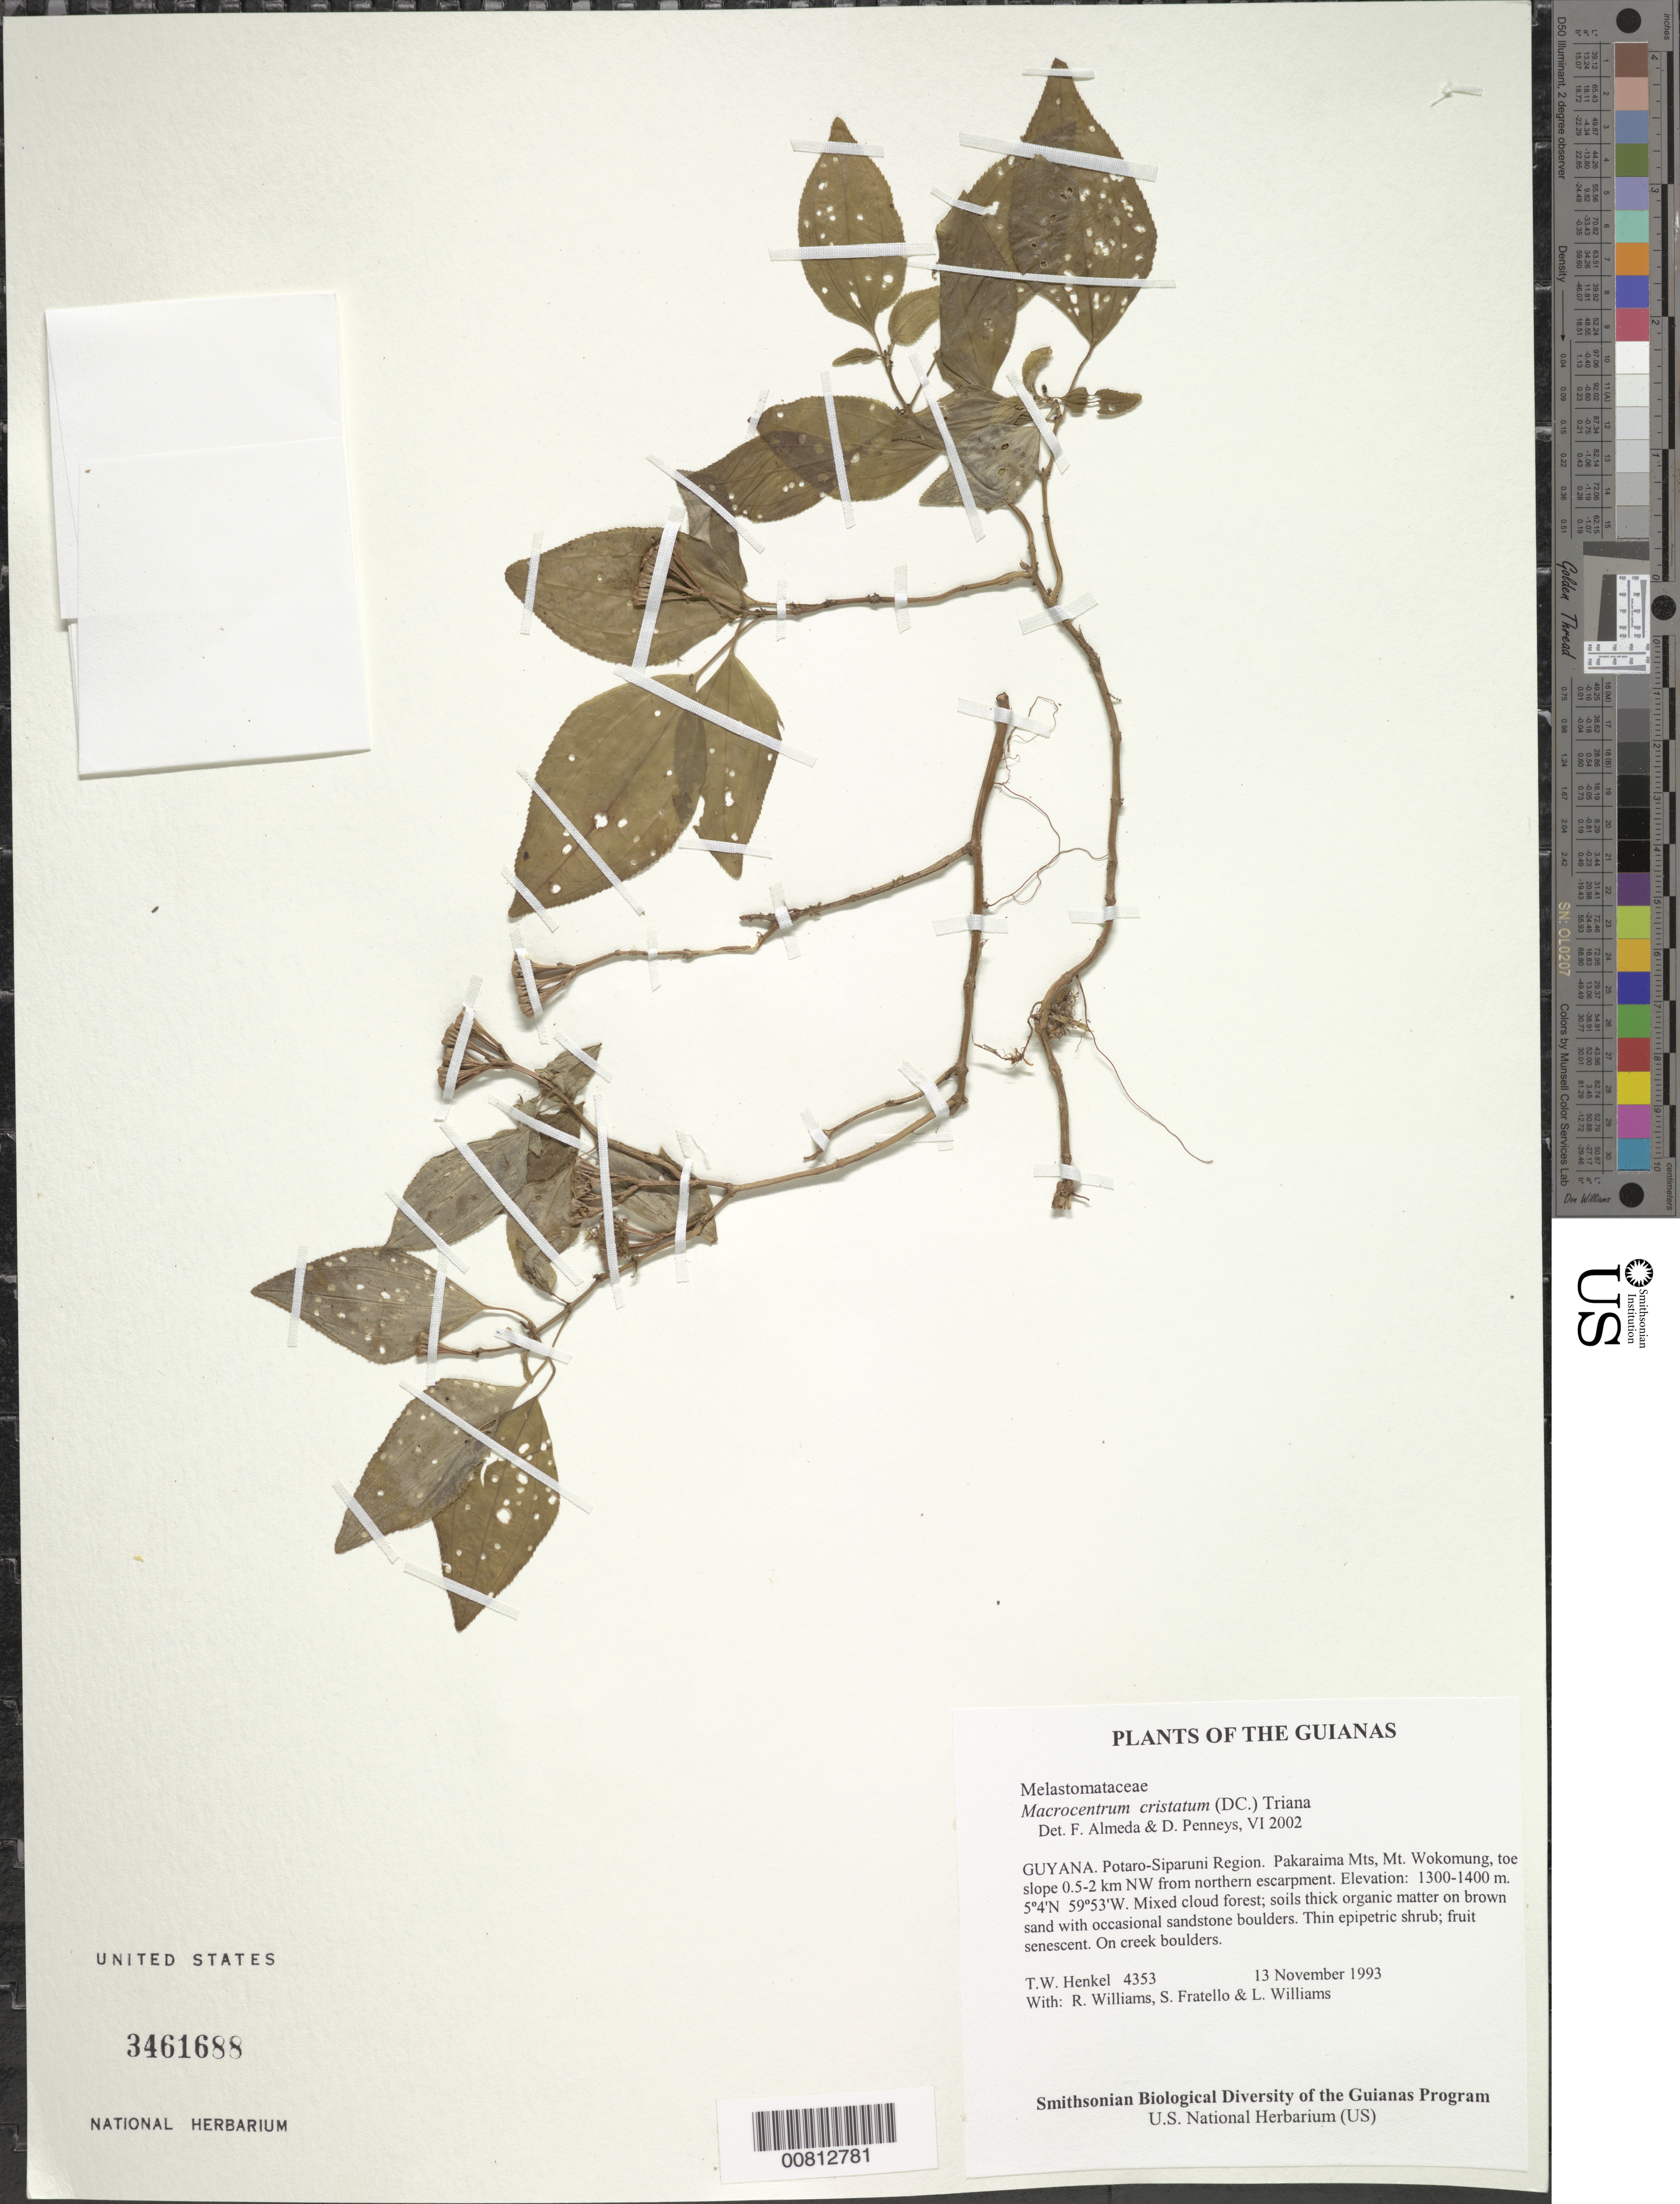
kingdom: Plantae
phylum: Tracheophyta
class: Magnoliopsida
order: Myrtales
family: Melastomataceae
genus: Macrocentrum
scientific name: Macrocentrum cristatum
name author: (DC.) Triana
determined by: Almeda, F.; Penneys, D. S.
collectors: T. Henkel, R. Williams, S. Fratello & L. Williams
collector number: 4353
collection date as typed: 13 November 1993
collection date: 1993-11-13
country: Guyana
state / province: Potaro-Siparuni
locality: Pakaraima Mts, Mt. Wokomung, toe slope 0.5-2 km NW from northern escarpment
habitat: Mixed cloud forest; soils thick organic matter on brown sand with occasional sandstone boulders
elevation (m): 1300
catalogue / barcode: US 3461688